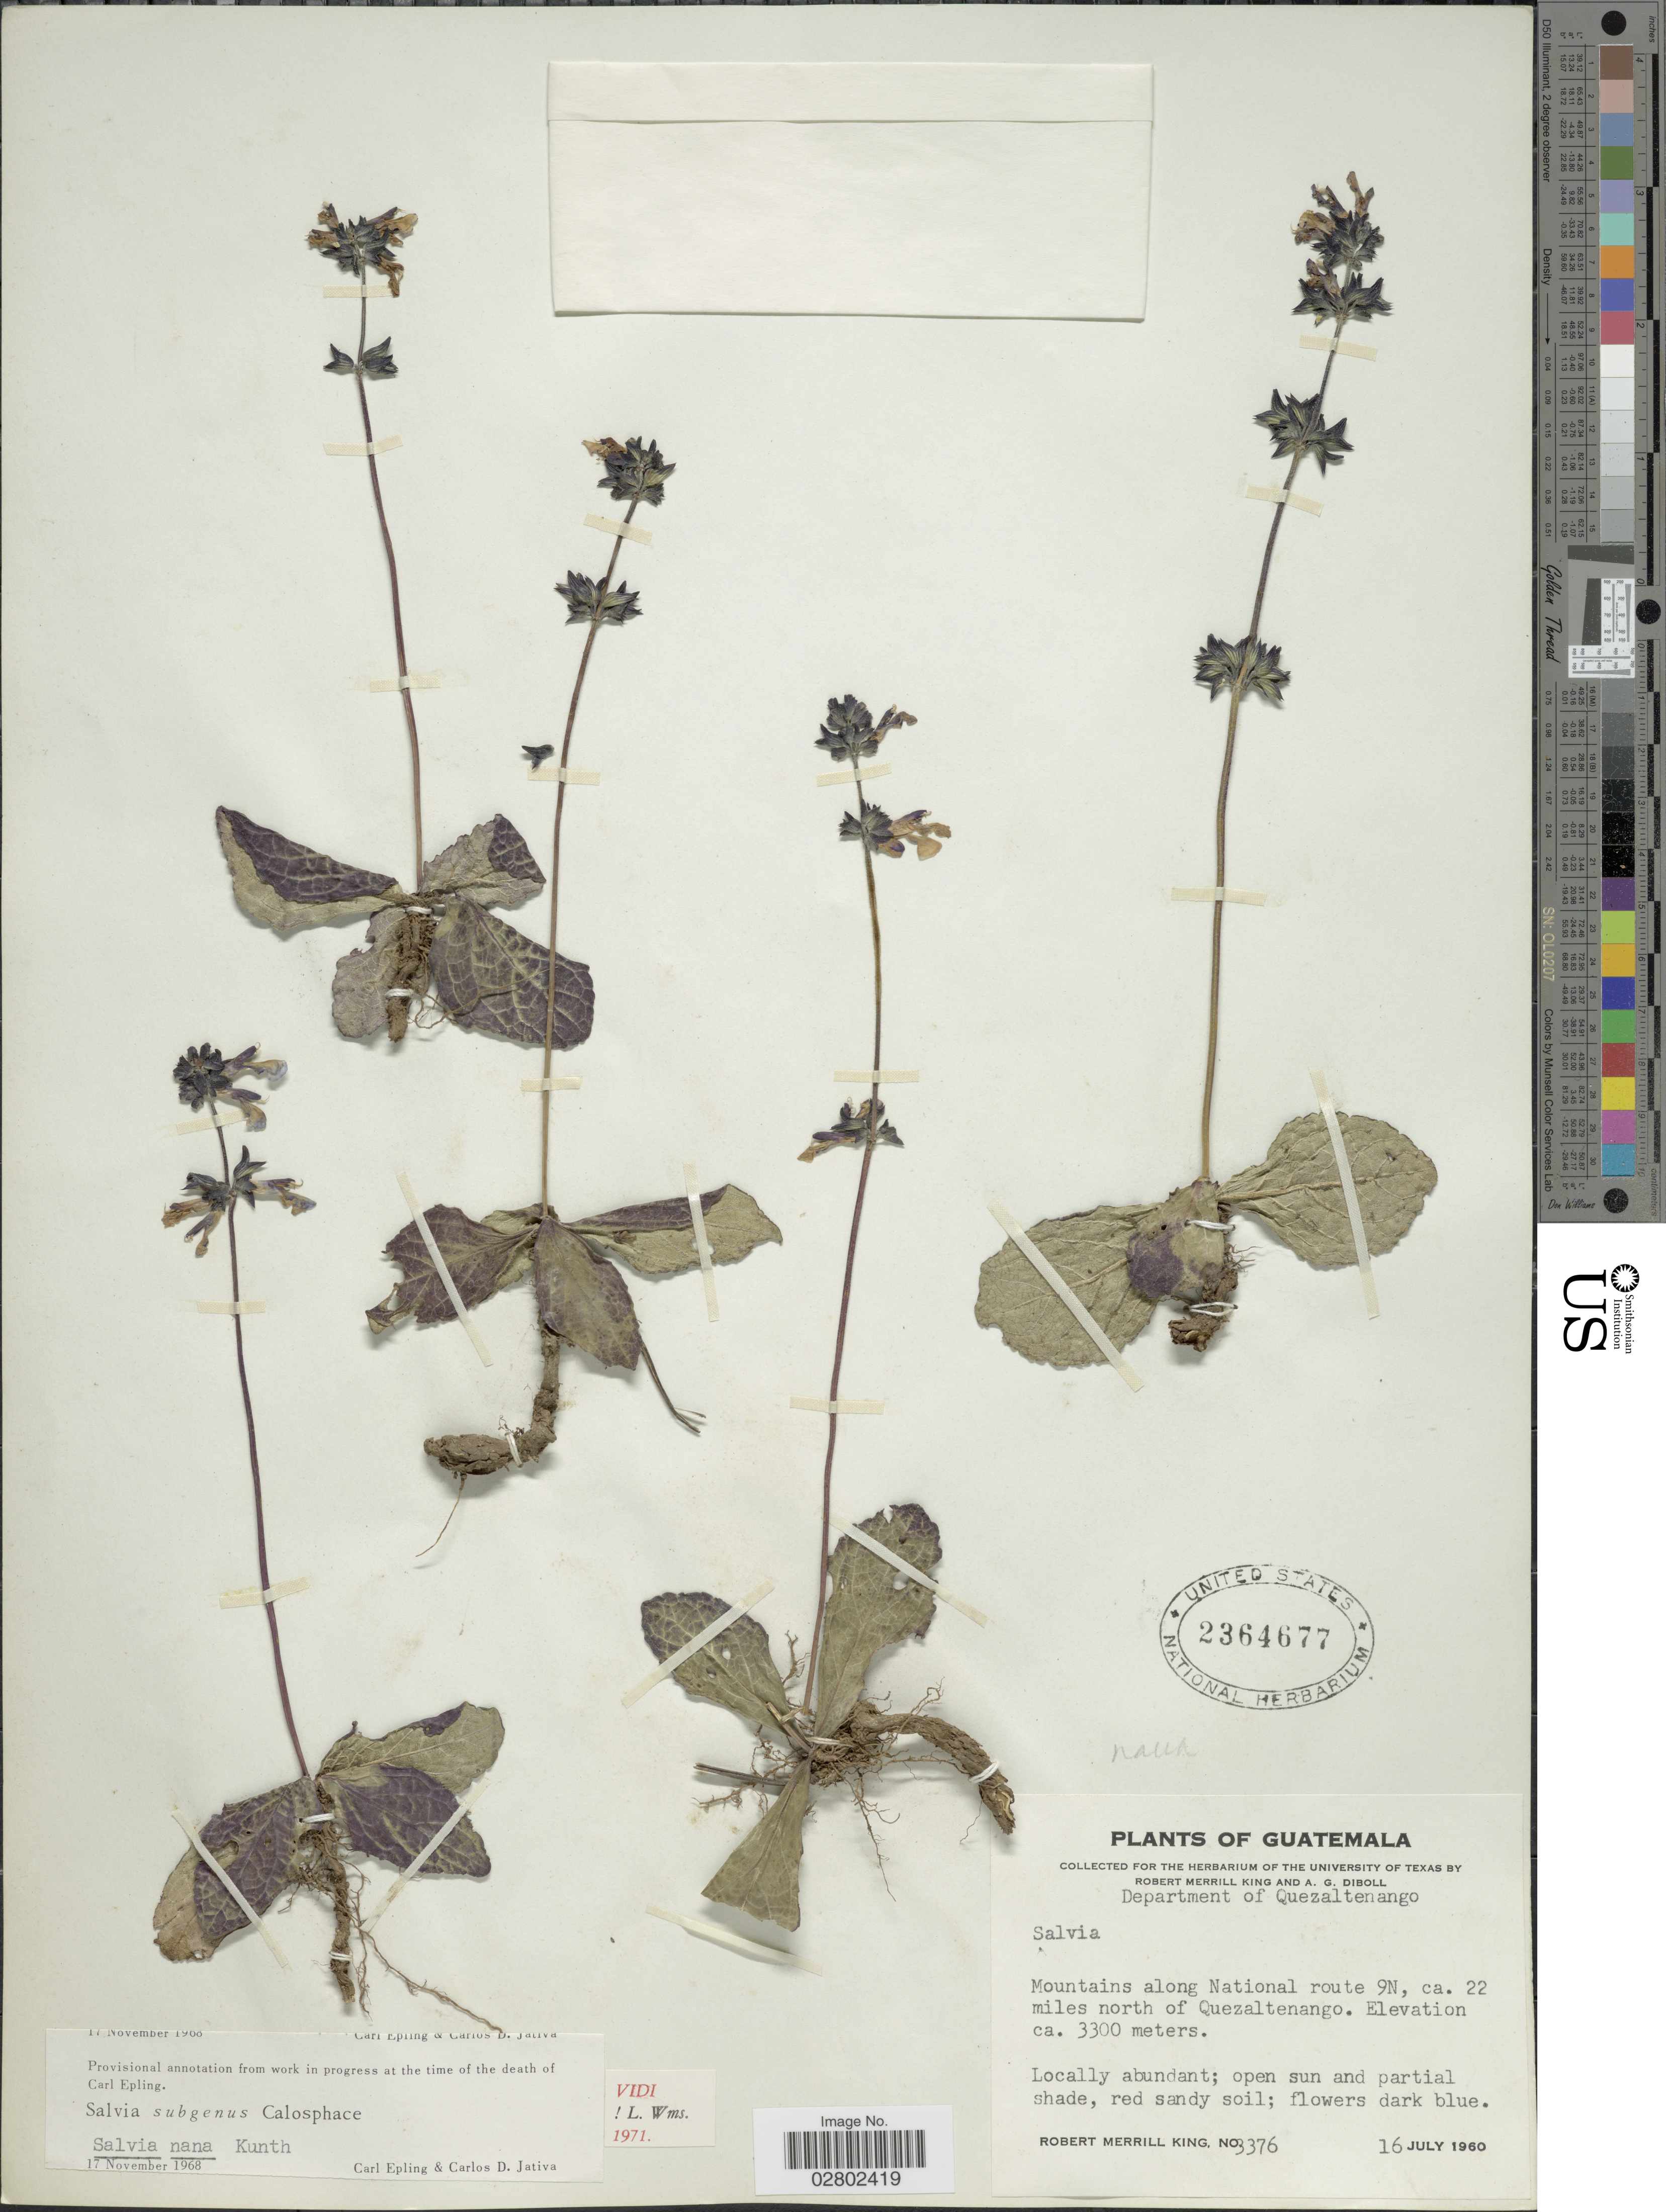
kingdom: Plantae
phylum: Tracheophyta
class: Magnoliopsida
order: Lamiales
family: Lamiaceae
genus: Salvia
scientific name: Salvia nana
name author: Kunth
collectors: R. M. King & A. Diboll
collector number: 3376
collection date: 1960-07-16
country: Guatemala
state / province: Quetzaltenango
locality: Department of Quezaltenango. Mountains along National route 9N, ca. 22 miles north of Quezaltenango.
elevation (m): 3300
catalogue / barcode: US 2364677